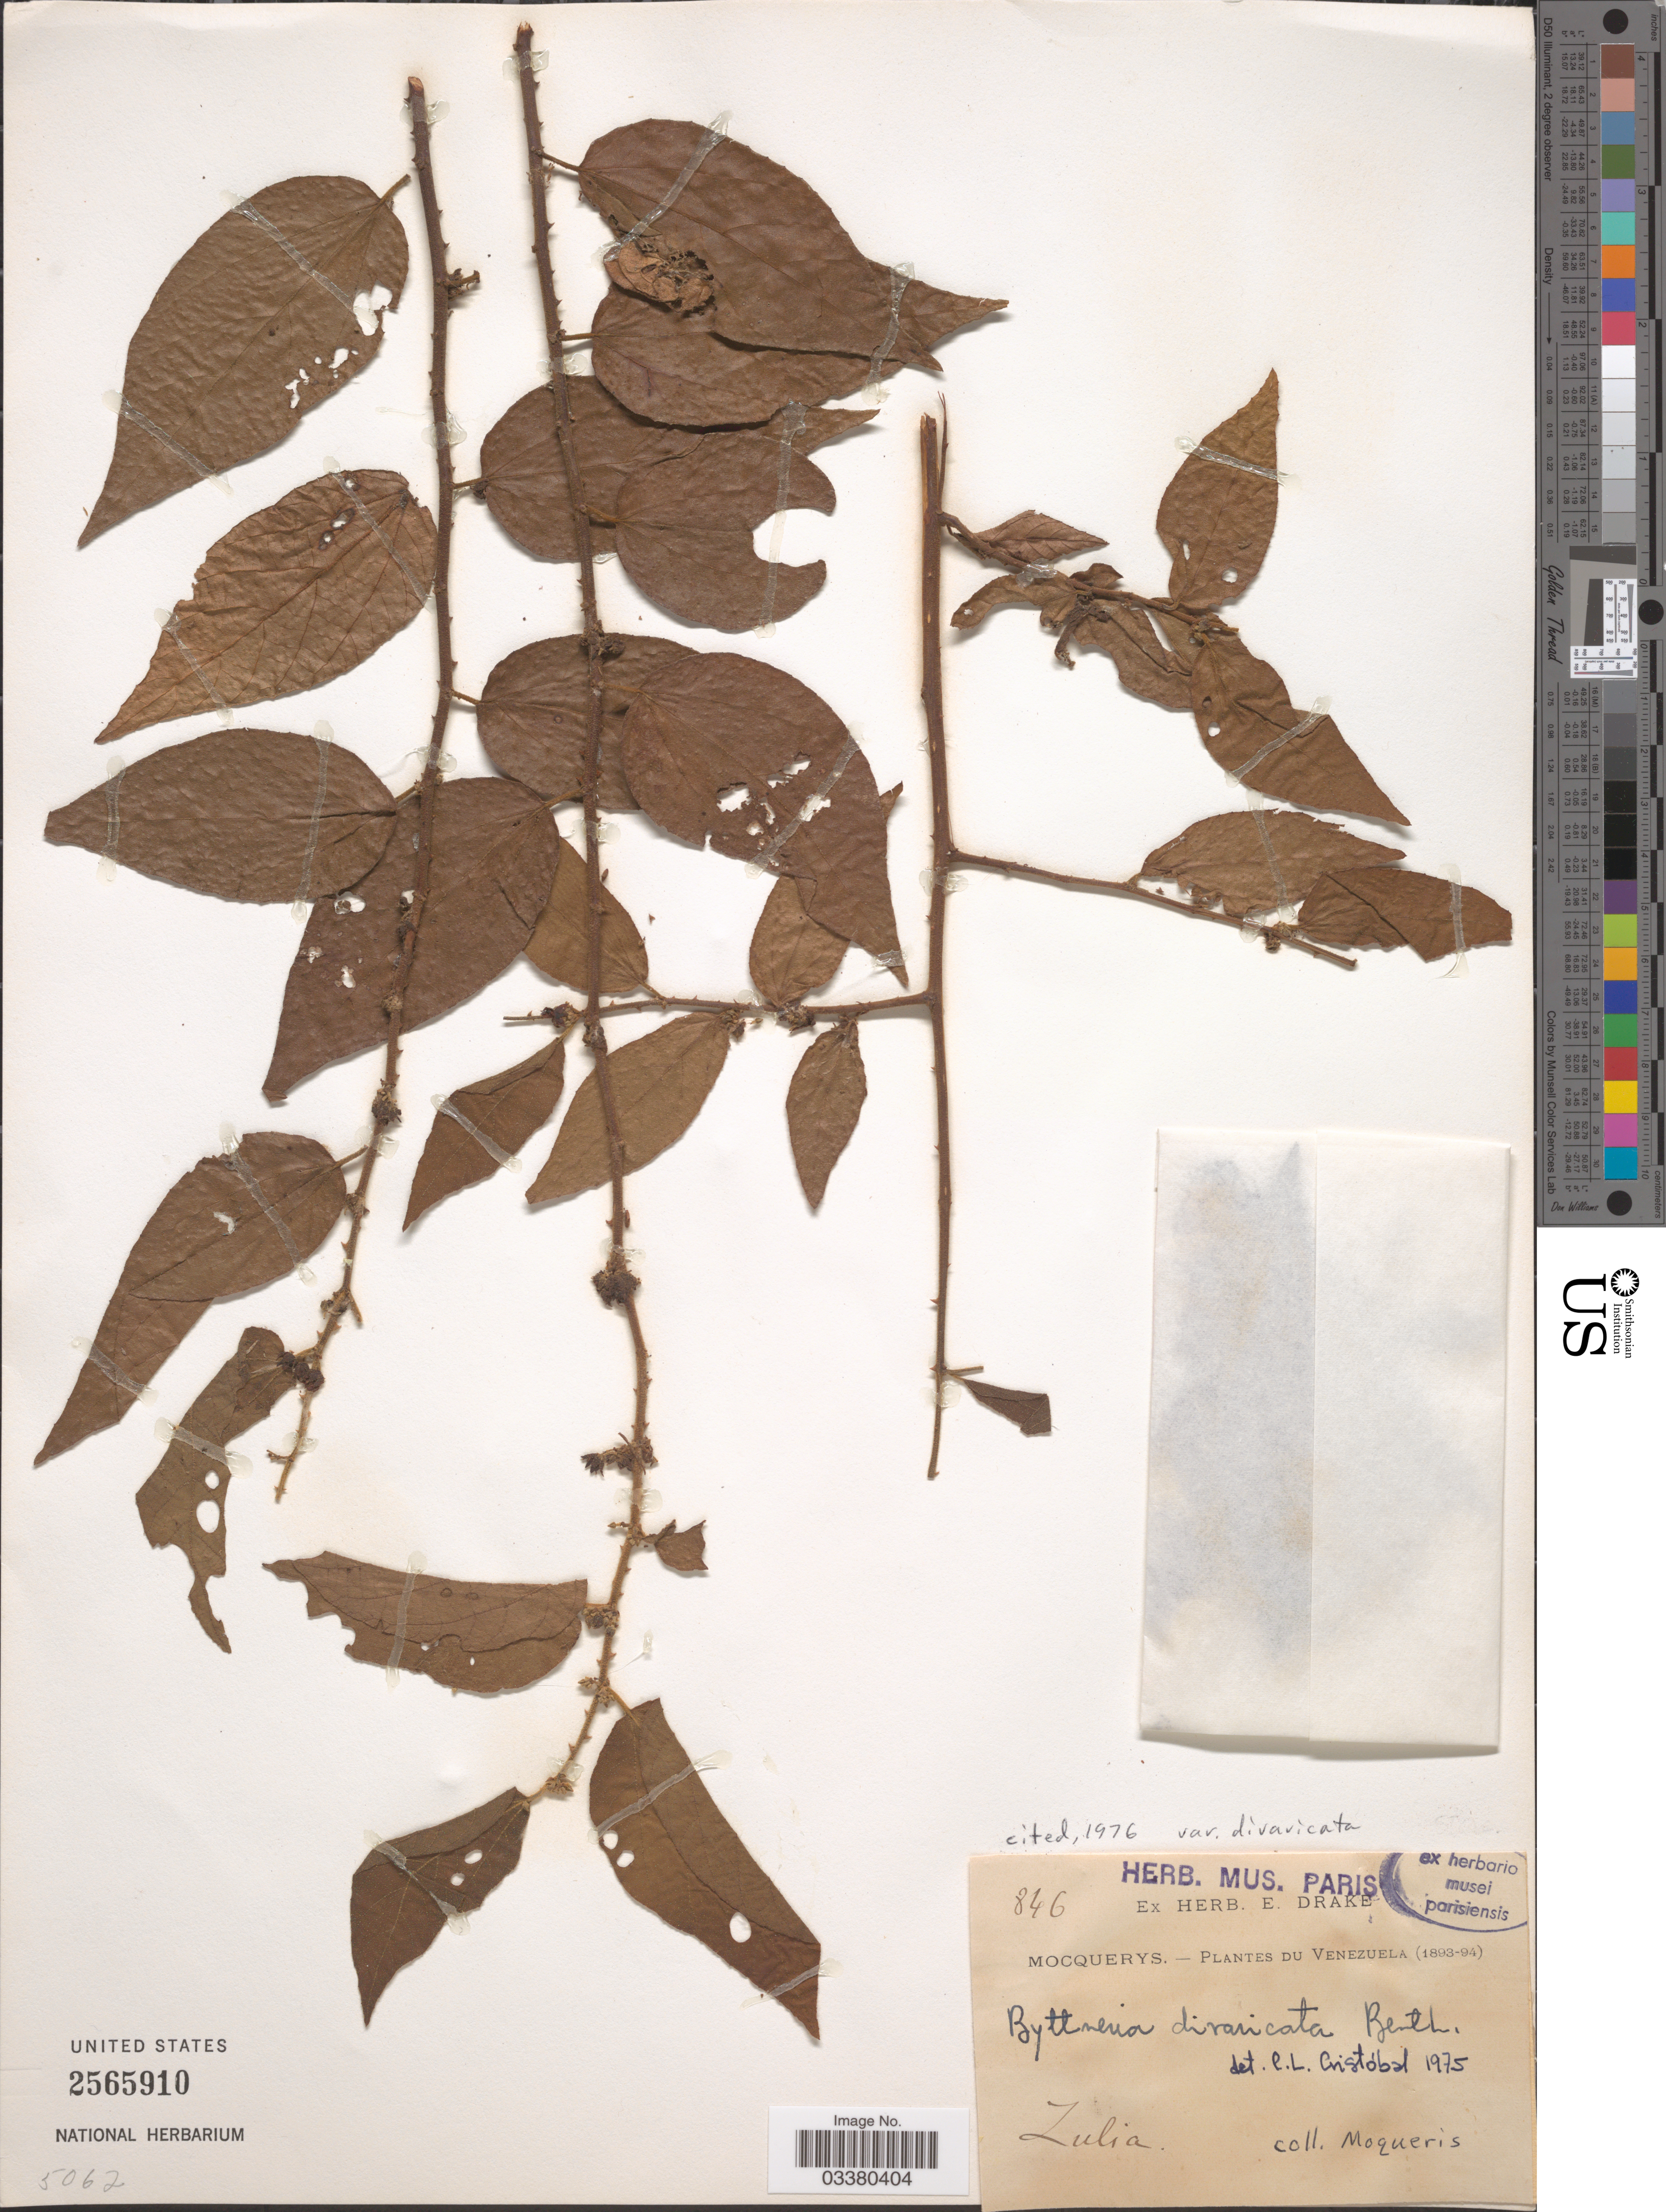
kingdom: Plantae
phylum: Tracheophyta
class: Magnoliopsida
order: Malvales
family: Malvaceae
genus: Byttneria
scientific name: Byttneria divaricata var. divaricata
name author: Benth.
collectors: A. Mocquerys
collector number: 846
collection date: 1893/1894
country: Venezuela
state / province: Zulia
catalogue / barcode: US 2565910